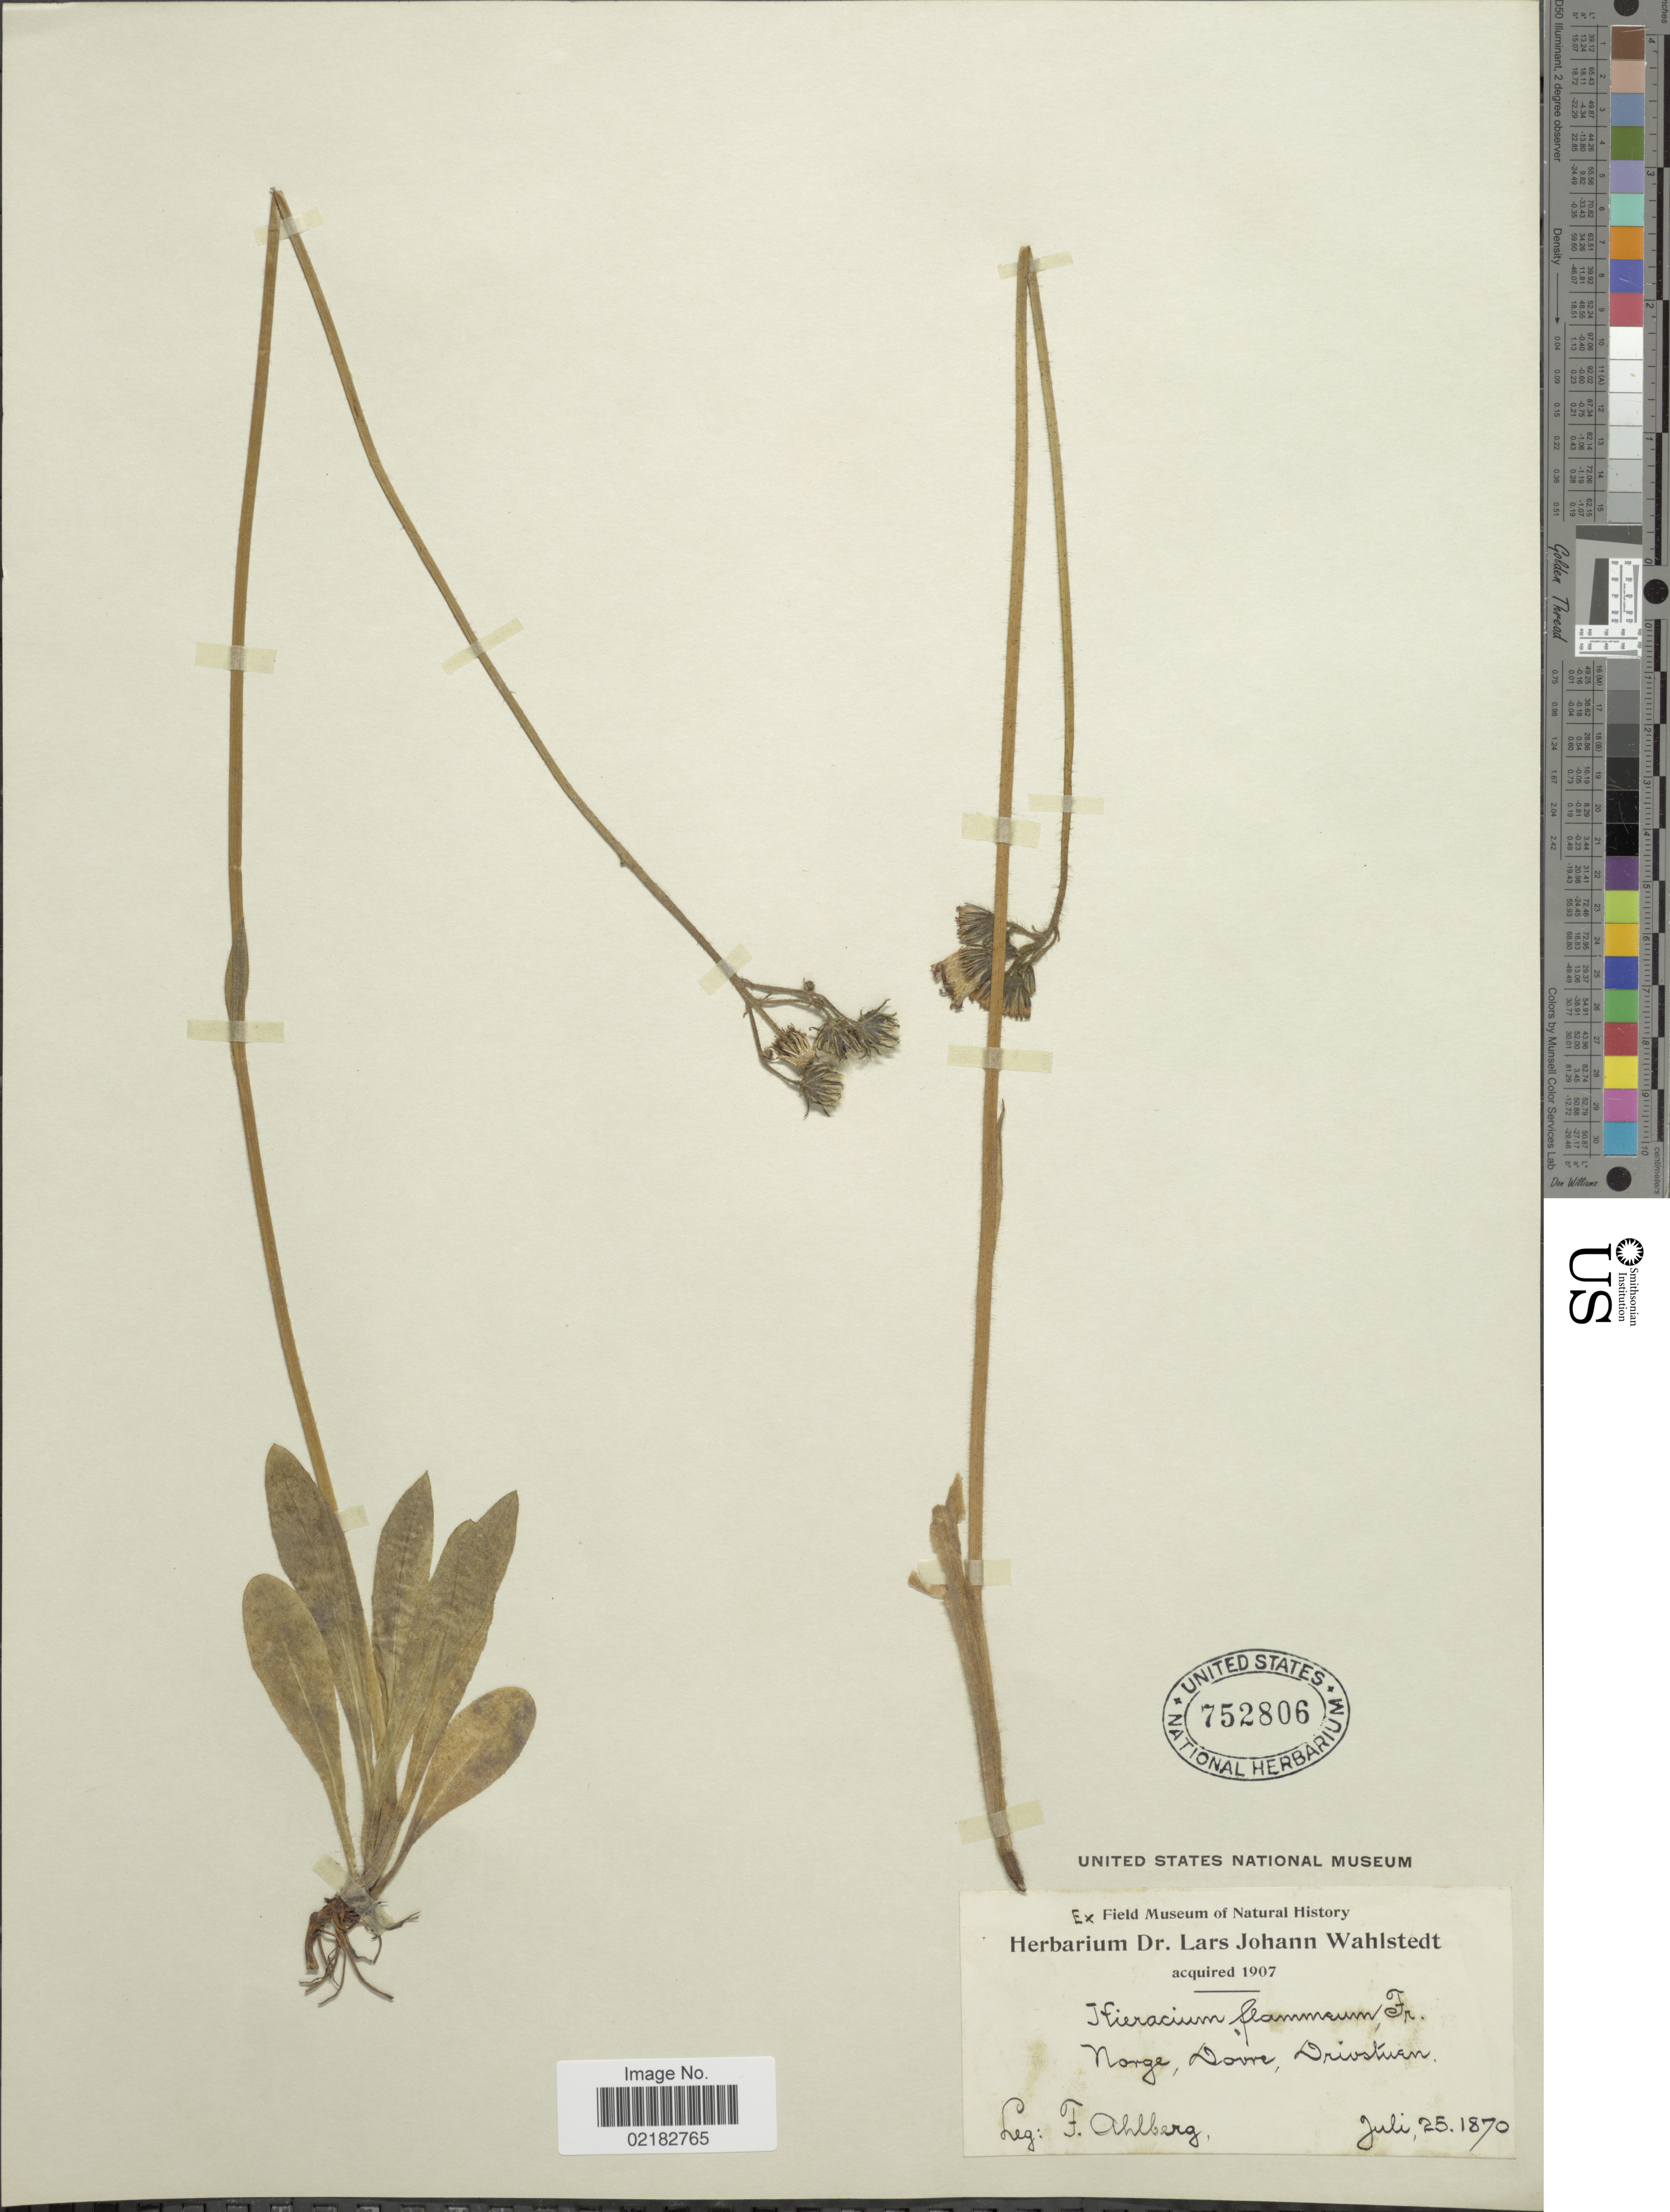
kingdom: Plantae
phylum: Tracheophyta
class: Magnoliopsida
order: Asterales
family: Asteraceae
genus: Pilosella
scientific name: Pilosella fuscoatra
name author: (Näg. & Peter) Soják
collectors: F. Ahlberg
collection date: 1870-07-25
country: Norway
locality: Norge, Dovre, Drivstuen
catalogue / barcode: US 752806